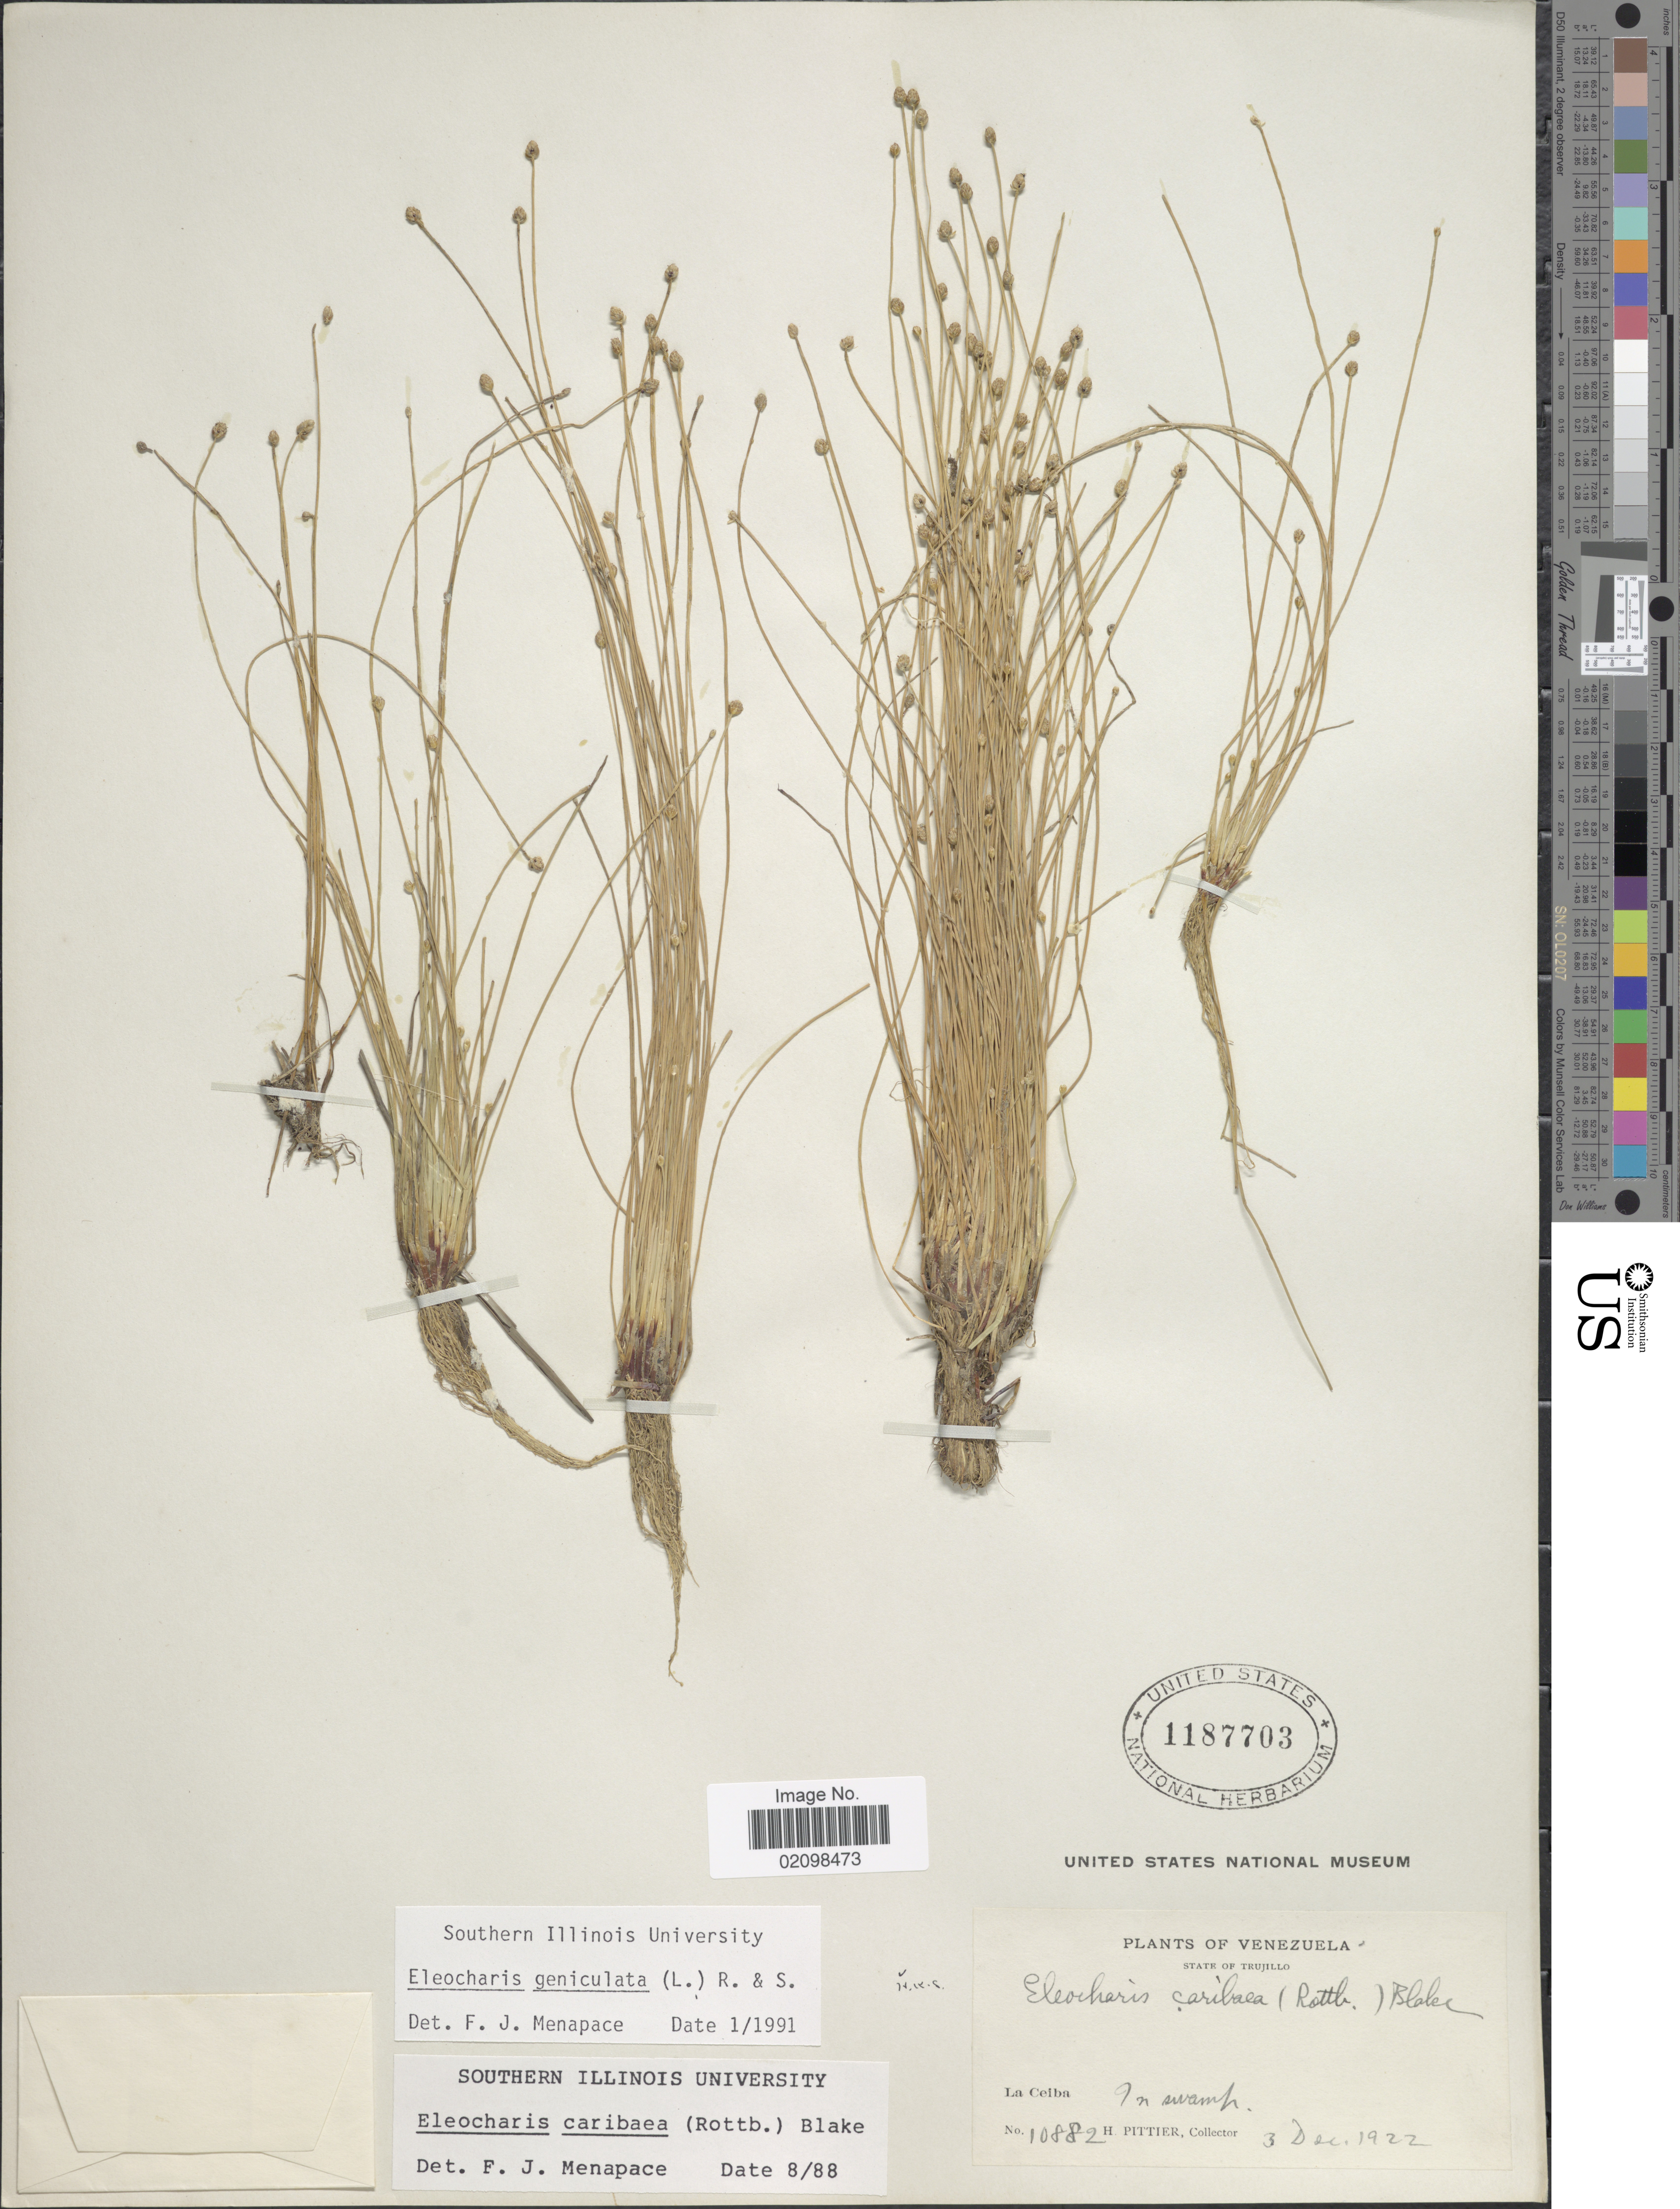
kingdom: Plantae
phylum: Tracheophyta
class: Liliopsida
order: Poales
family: Cyperaceae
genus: Eleocharis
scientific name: Eleocharis geniculata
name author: (L.) Roem. & Schult.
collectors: H. F. Pittier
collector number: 10882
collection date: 1922-12-03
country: Venezuela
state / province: Trujillo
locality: La Ceiba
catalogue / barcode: US 1187703